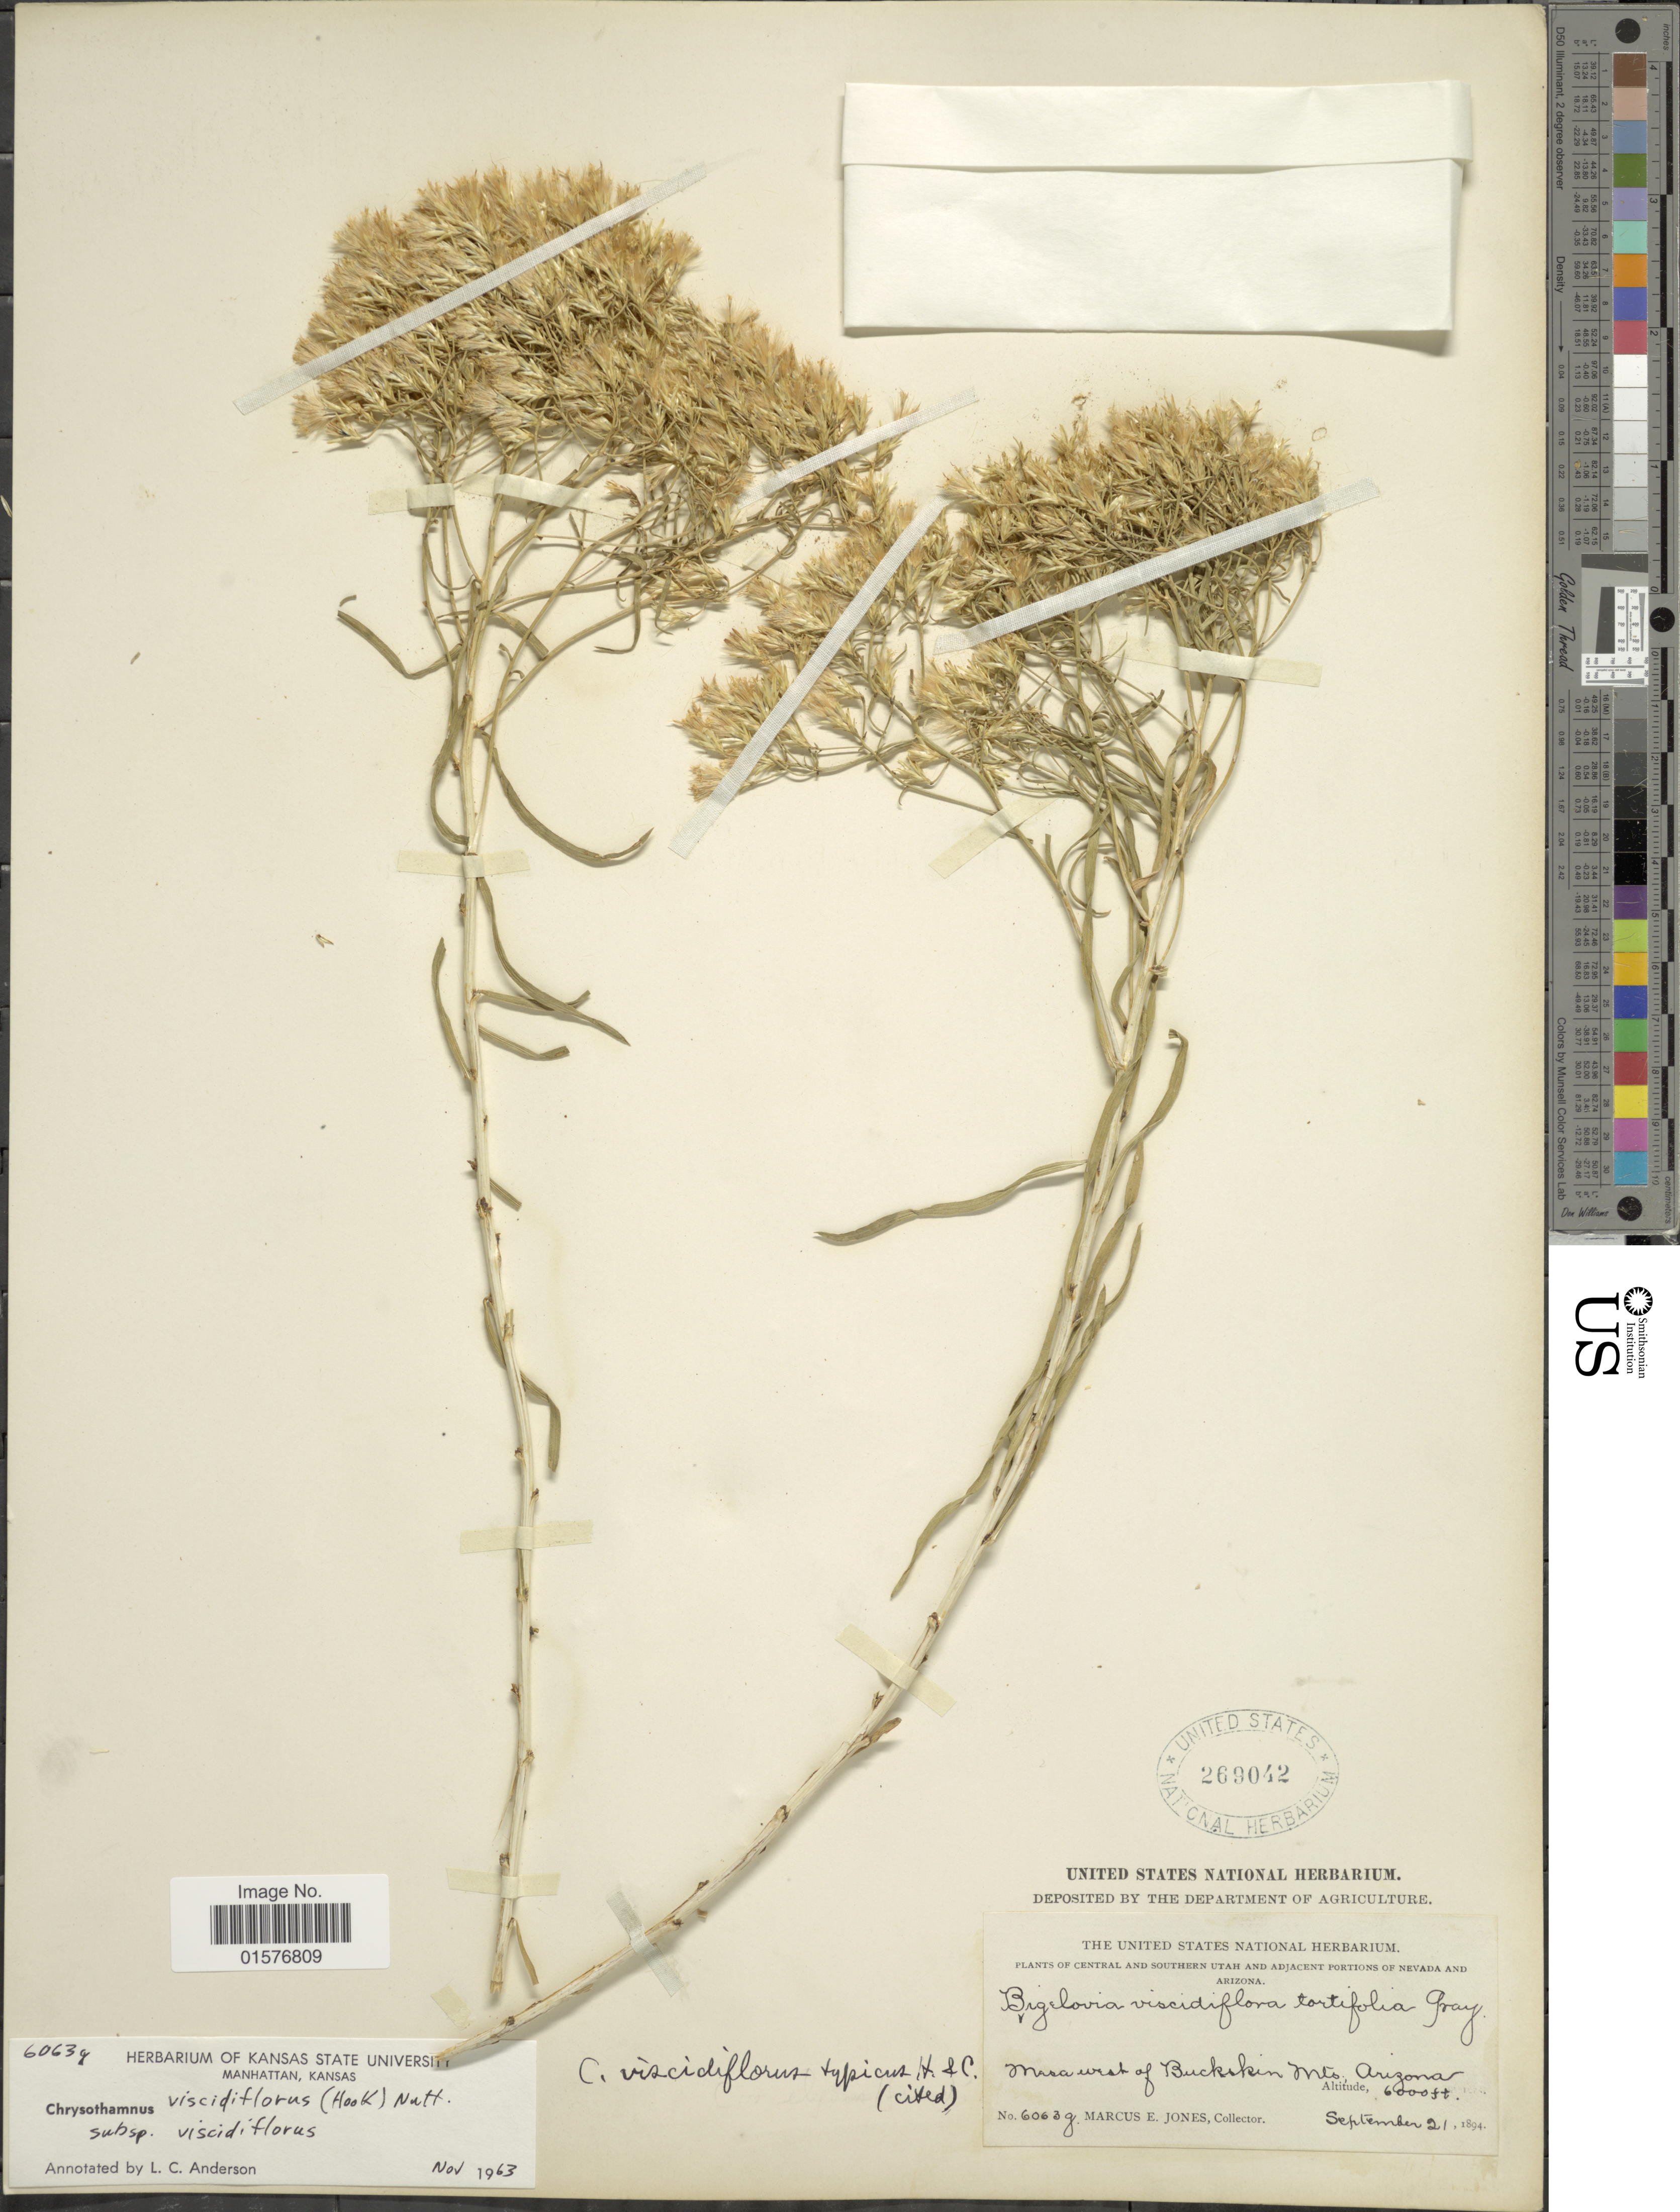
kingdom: Plantae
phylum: Tracheophyta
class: Magnoliopsida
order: Asterales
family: Asteraceae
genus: Chrysothamnus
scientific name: Chrysothamnus viscidiflorus subsp. viscidiflorus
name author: (Hook.) Nutt.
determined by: Urbatsch, Lowell E., Curator (LSU), Louisiana State University (UNITED STATES)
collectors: M. E. Jones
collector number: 6063g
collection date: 1894-09-21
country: United States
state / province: Arizona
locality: Central And Southern Utah, Mesa waste of Buckskin Mts., Arizona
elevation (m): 1829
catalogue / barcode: US 269042